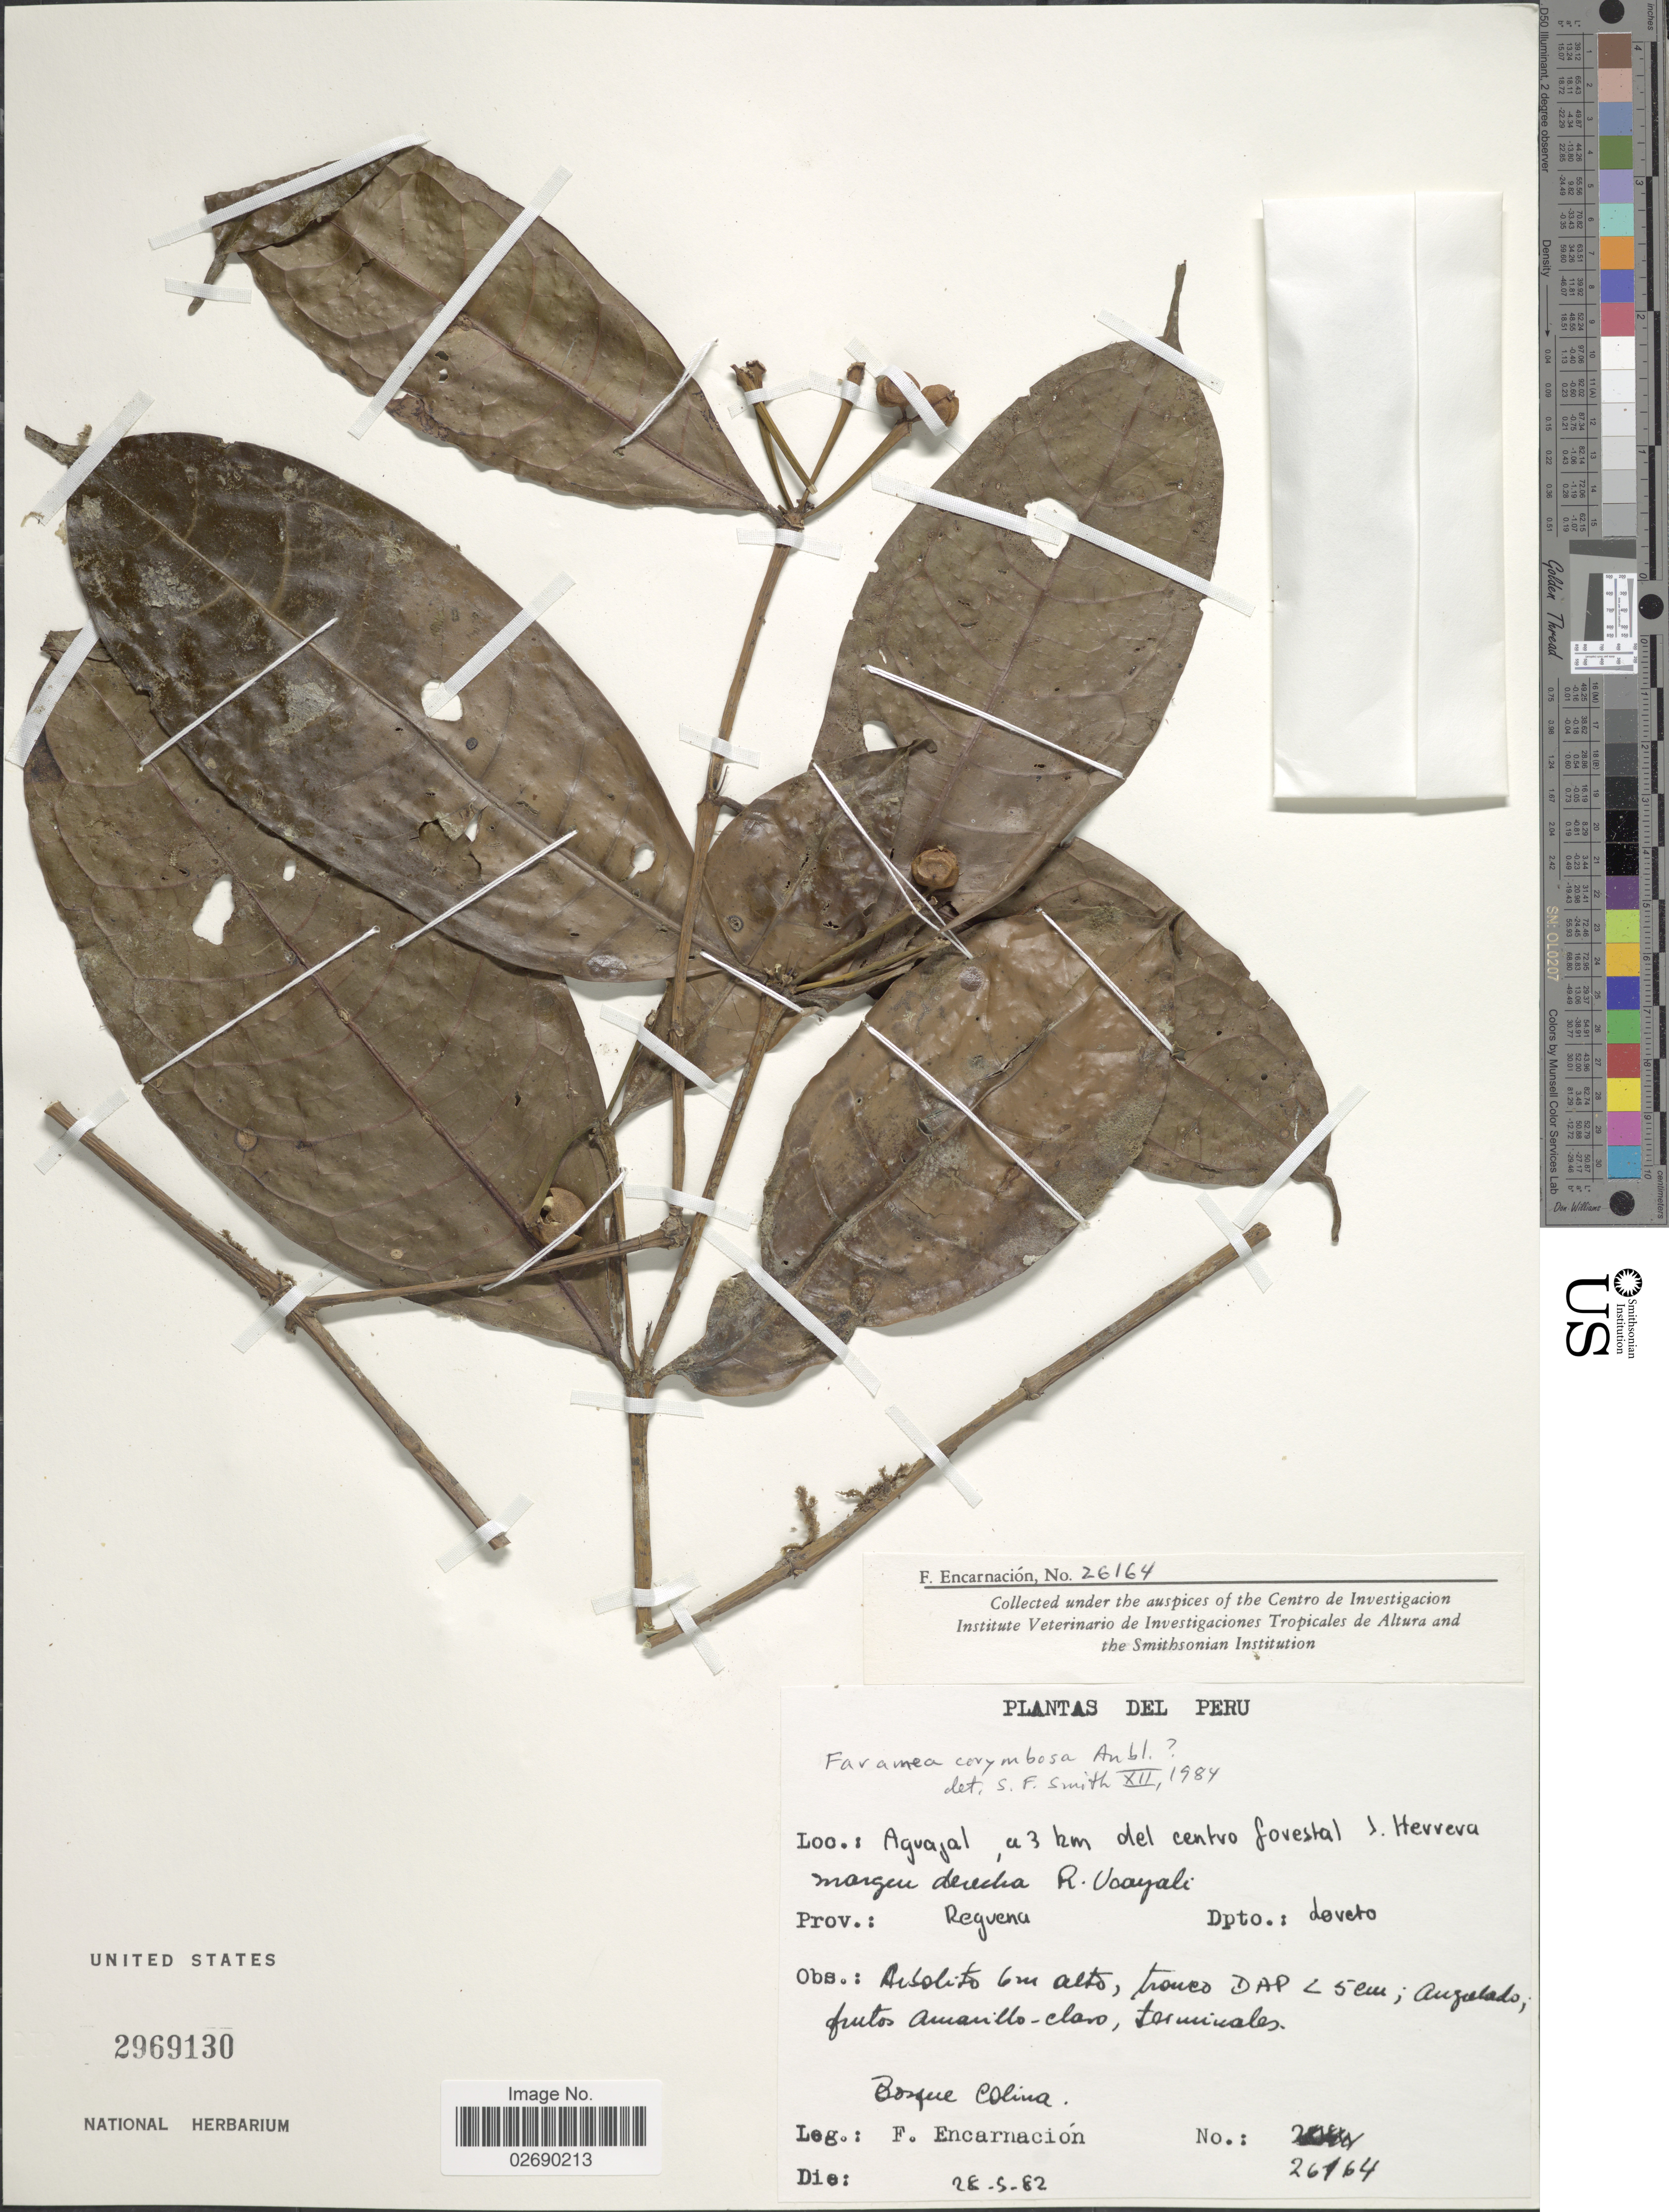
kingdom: Plantae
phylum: Tracheophyta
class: Magnoliopsida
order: Gentianales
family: Rubiaceae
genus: Faramea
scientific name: Faramea corymbosa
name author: Aubl.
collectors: F. Encarnación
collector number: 26164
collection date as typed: Transcribed d/m/y: 28/5/82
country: Peru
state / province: Loreto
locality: Aguajal, a 3 km del centro forestal S. Herrera margen derecha R. Ucayali, Prov. Reguena, Dpto: Loreto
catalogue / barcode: US 2969130